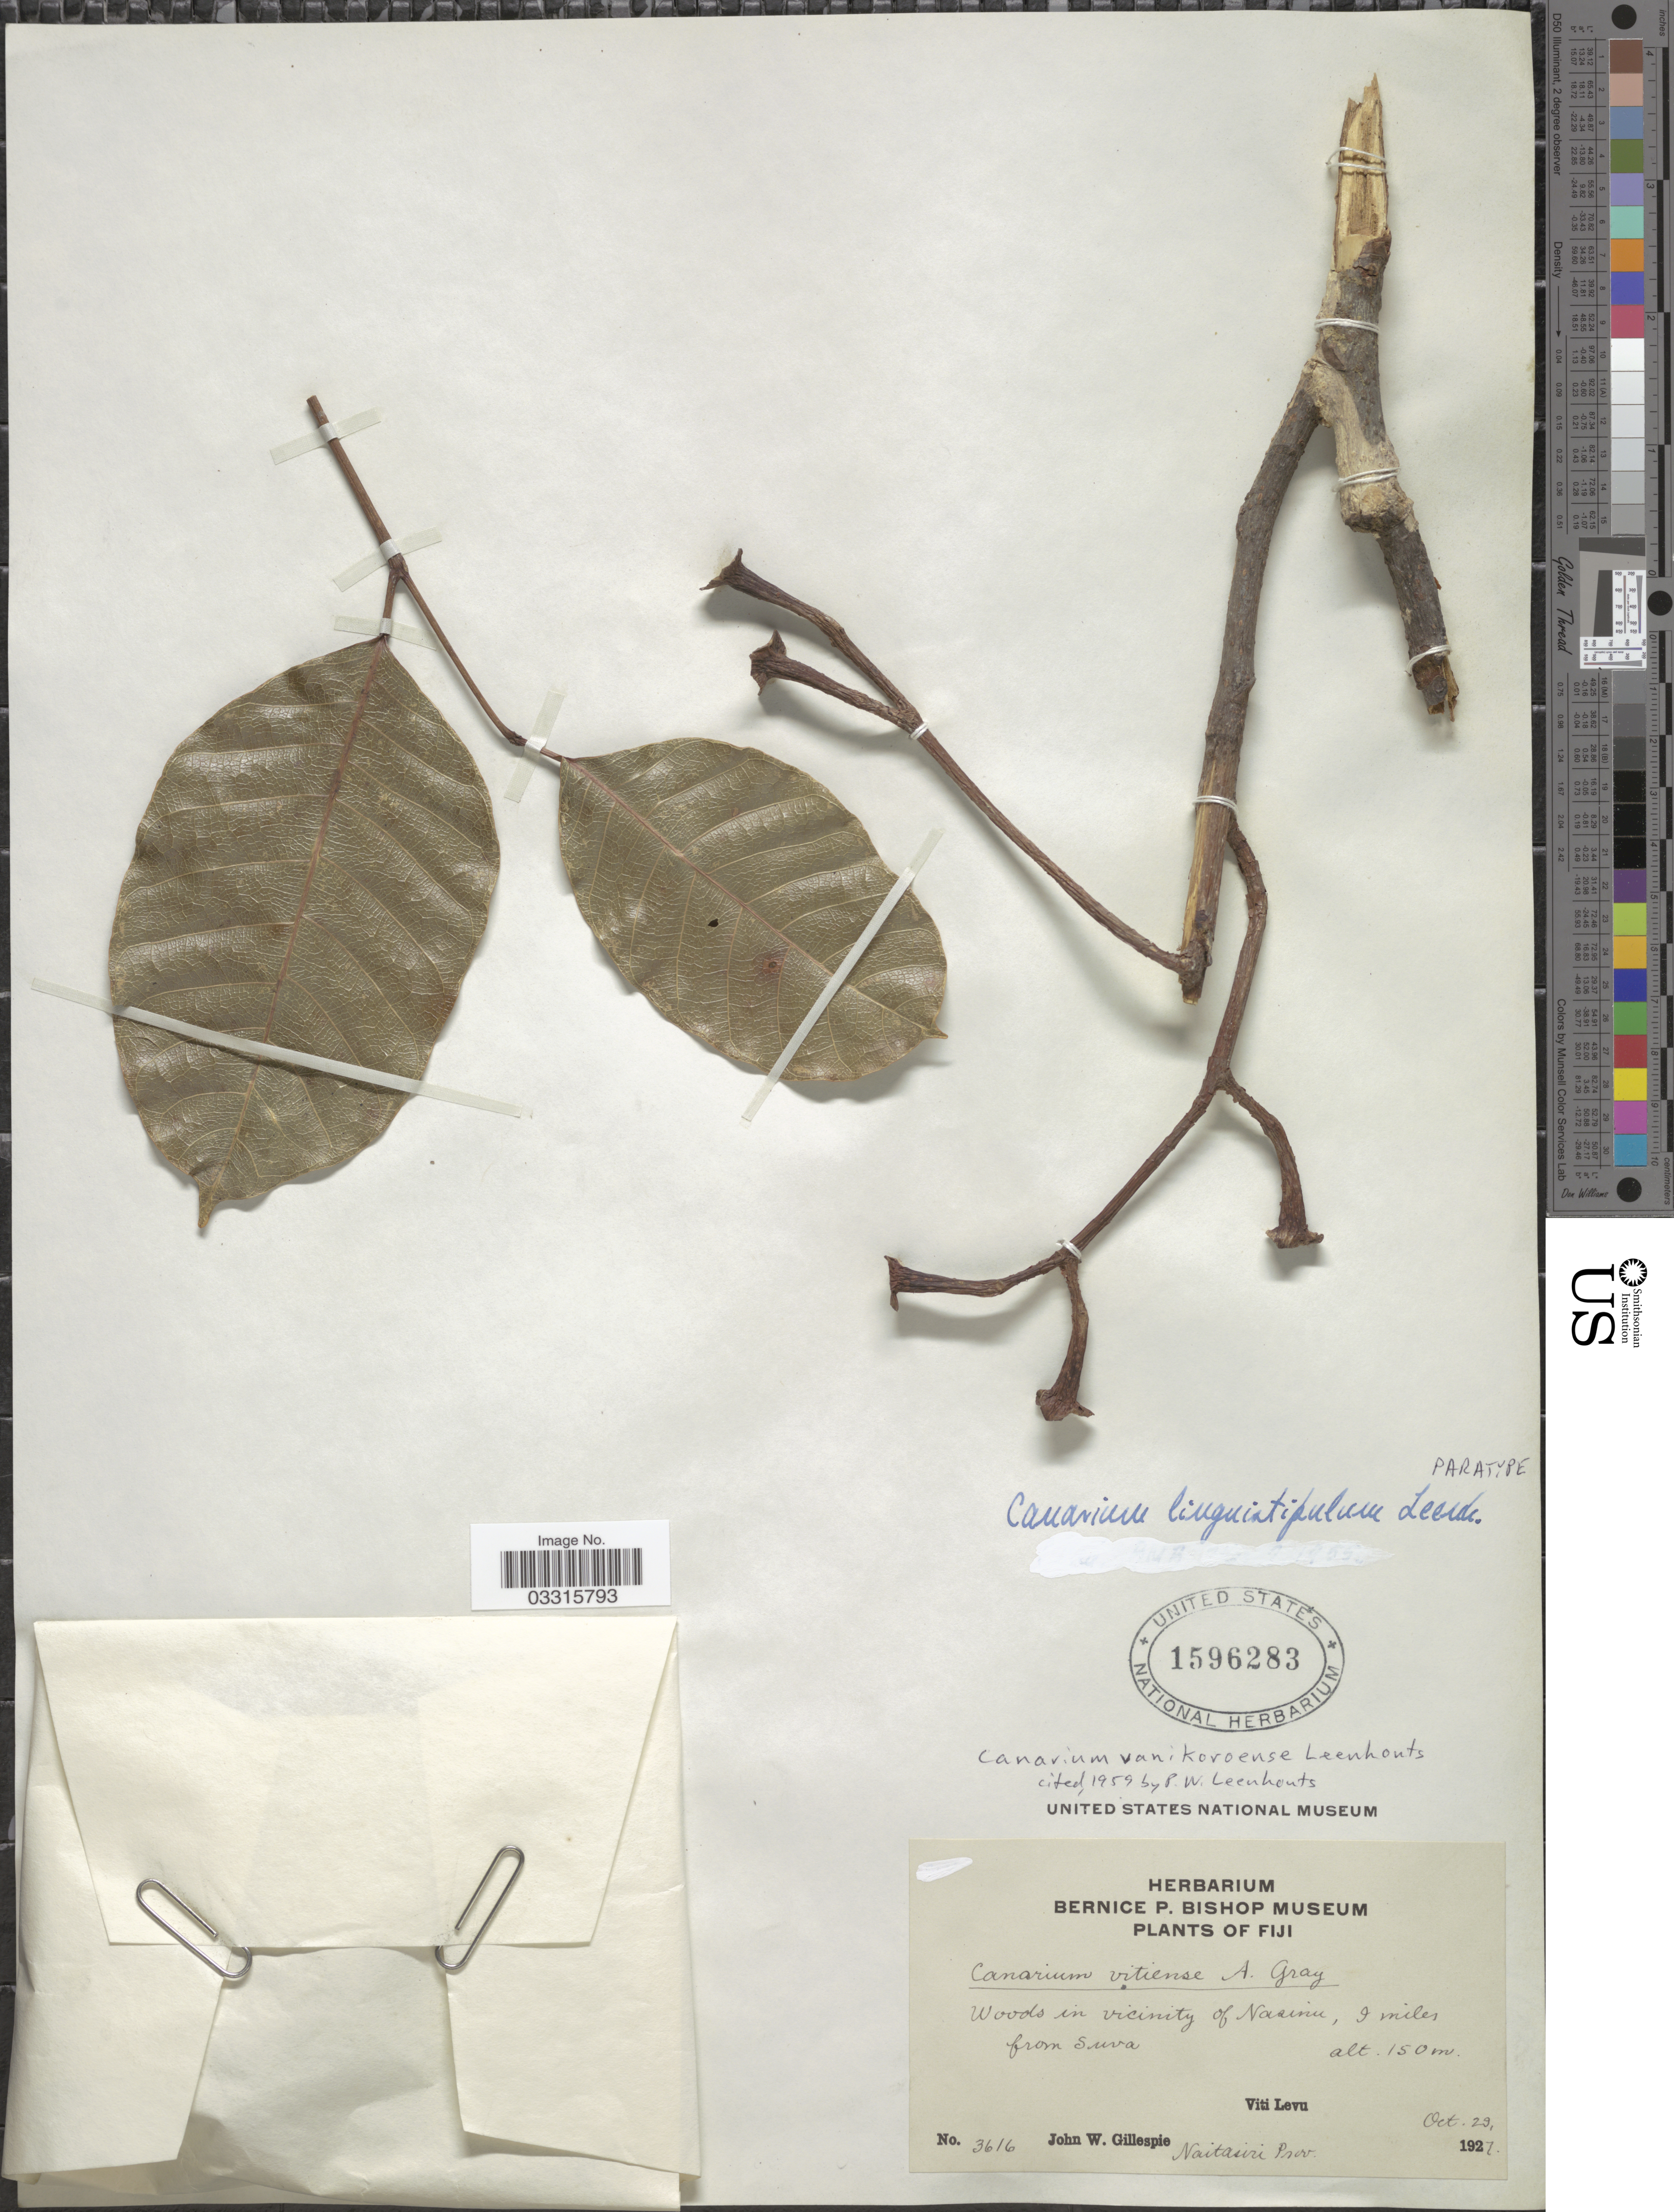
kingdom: Plantae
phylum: Tracheophyta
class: Magnoliopsida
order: Sapindales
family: Burseraceae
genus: Canarium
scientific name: Canarium vanikoroense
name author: Leenh.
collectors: J. W. Gillespie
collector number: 3616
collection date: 1927-10-23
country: Fiji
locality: Woods in vicinity of Nasinu, 9 miles from Suva. Viti Levu.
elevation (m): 150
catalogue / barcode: US 1596283